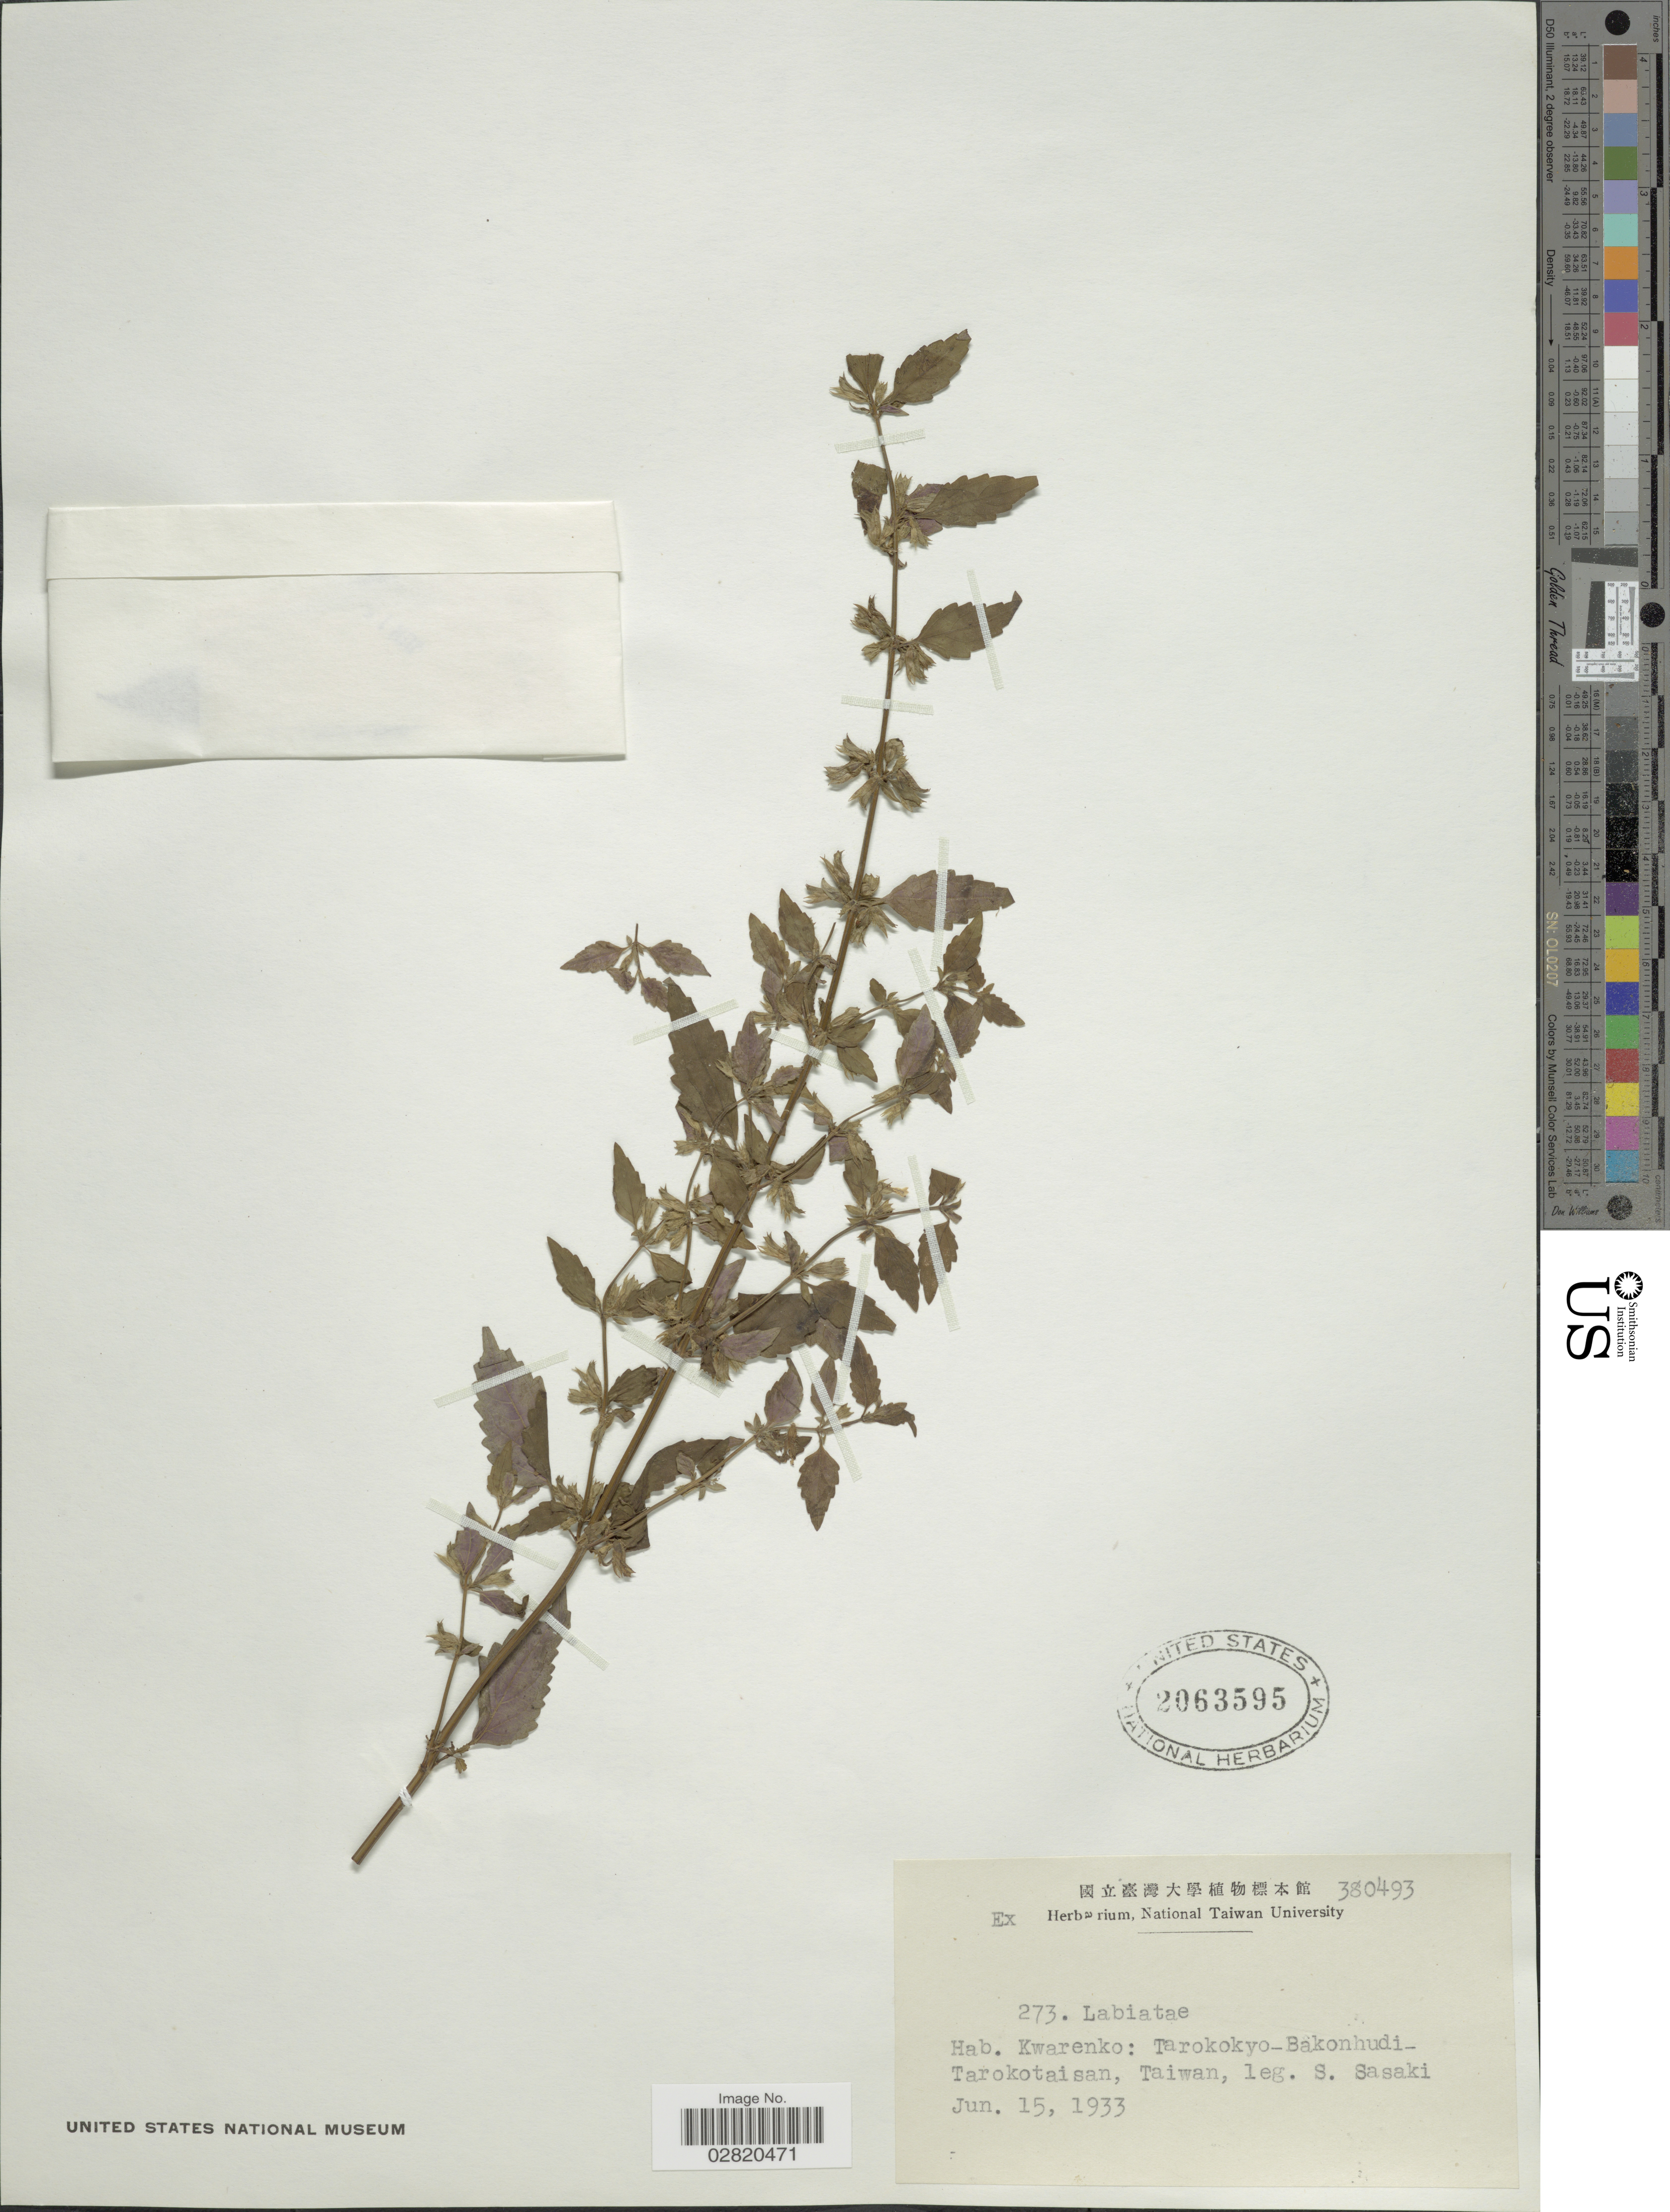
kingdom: Plantae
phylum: Tracheophyta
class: Magnoliopsida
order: Lamiales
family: Lamiaceae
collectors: S. Sasaki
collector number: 273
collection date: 1933-06-15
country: Taiwan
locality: Kwarenko: Tarokokyo-Bakonhudi-Tarokotaisan.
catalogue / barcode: US 2063595